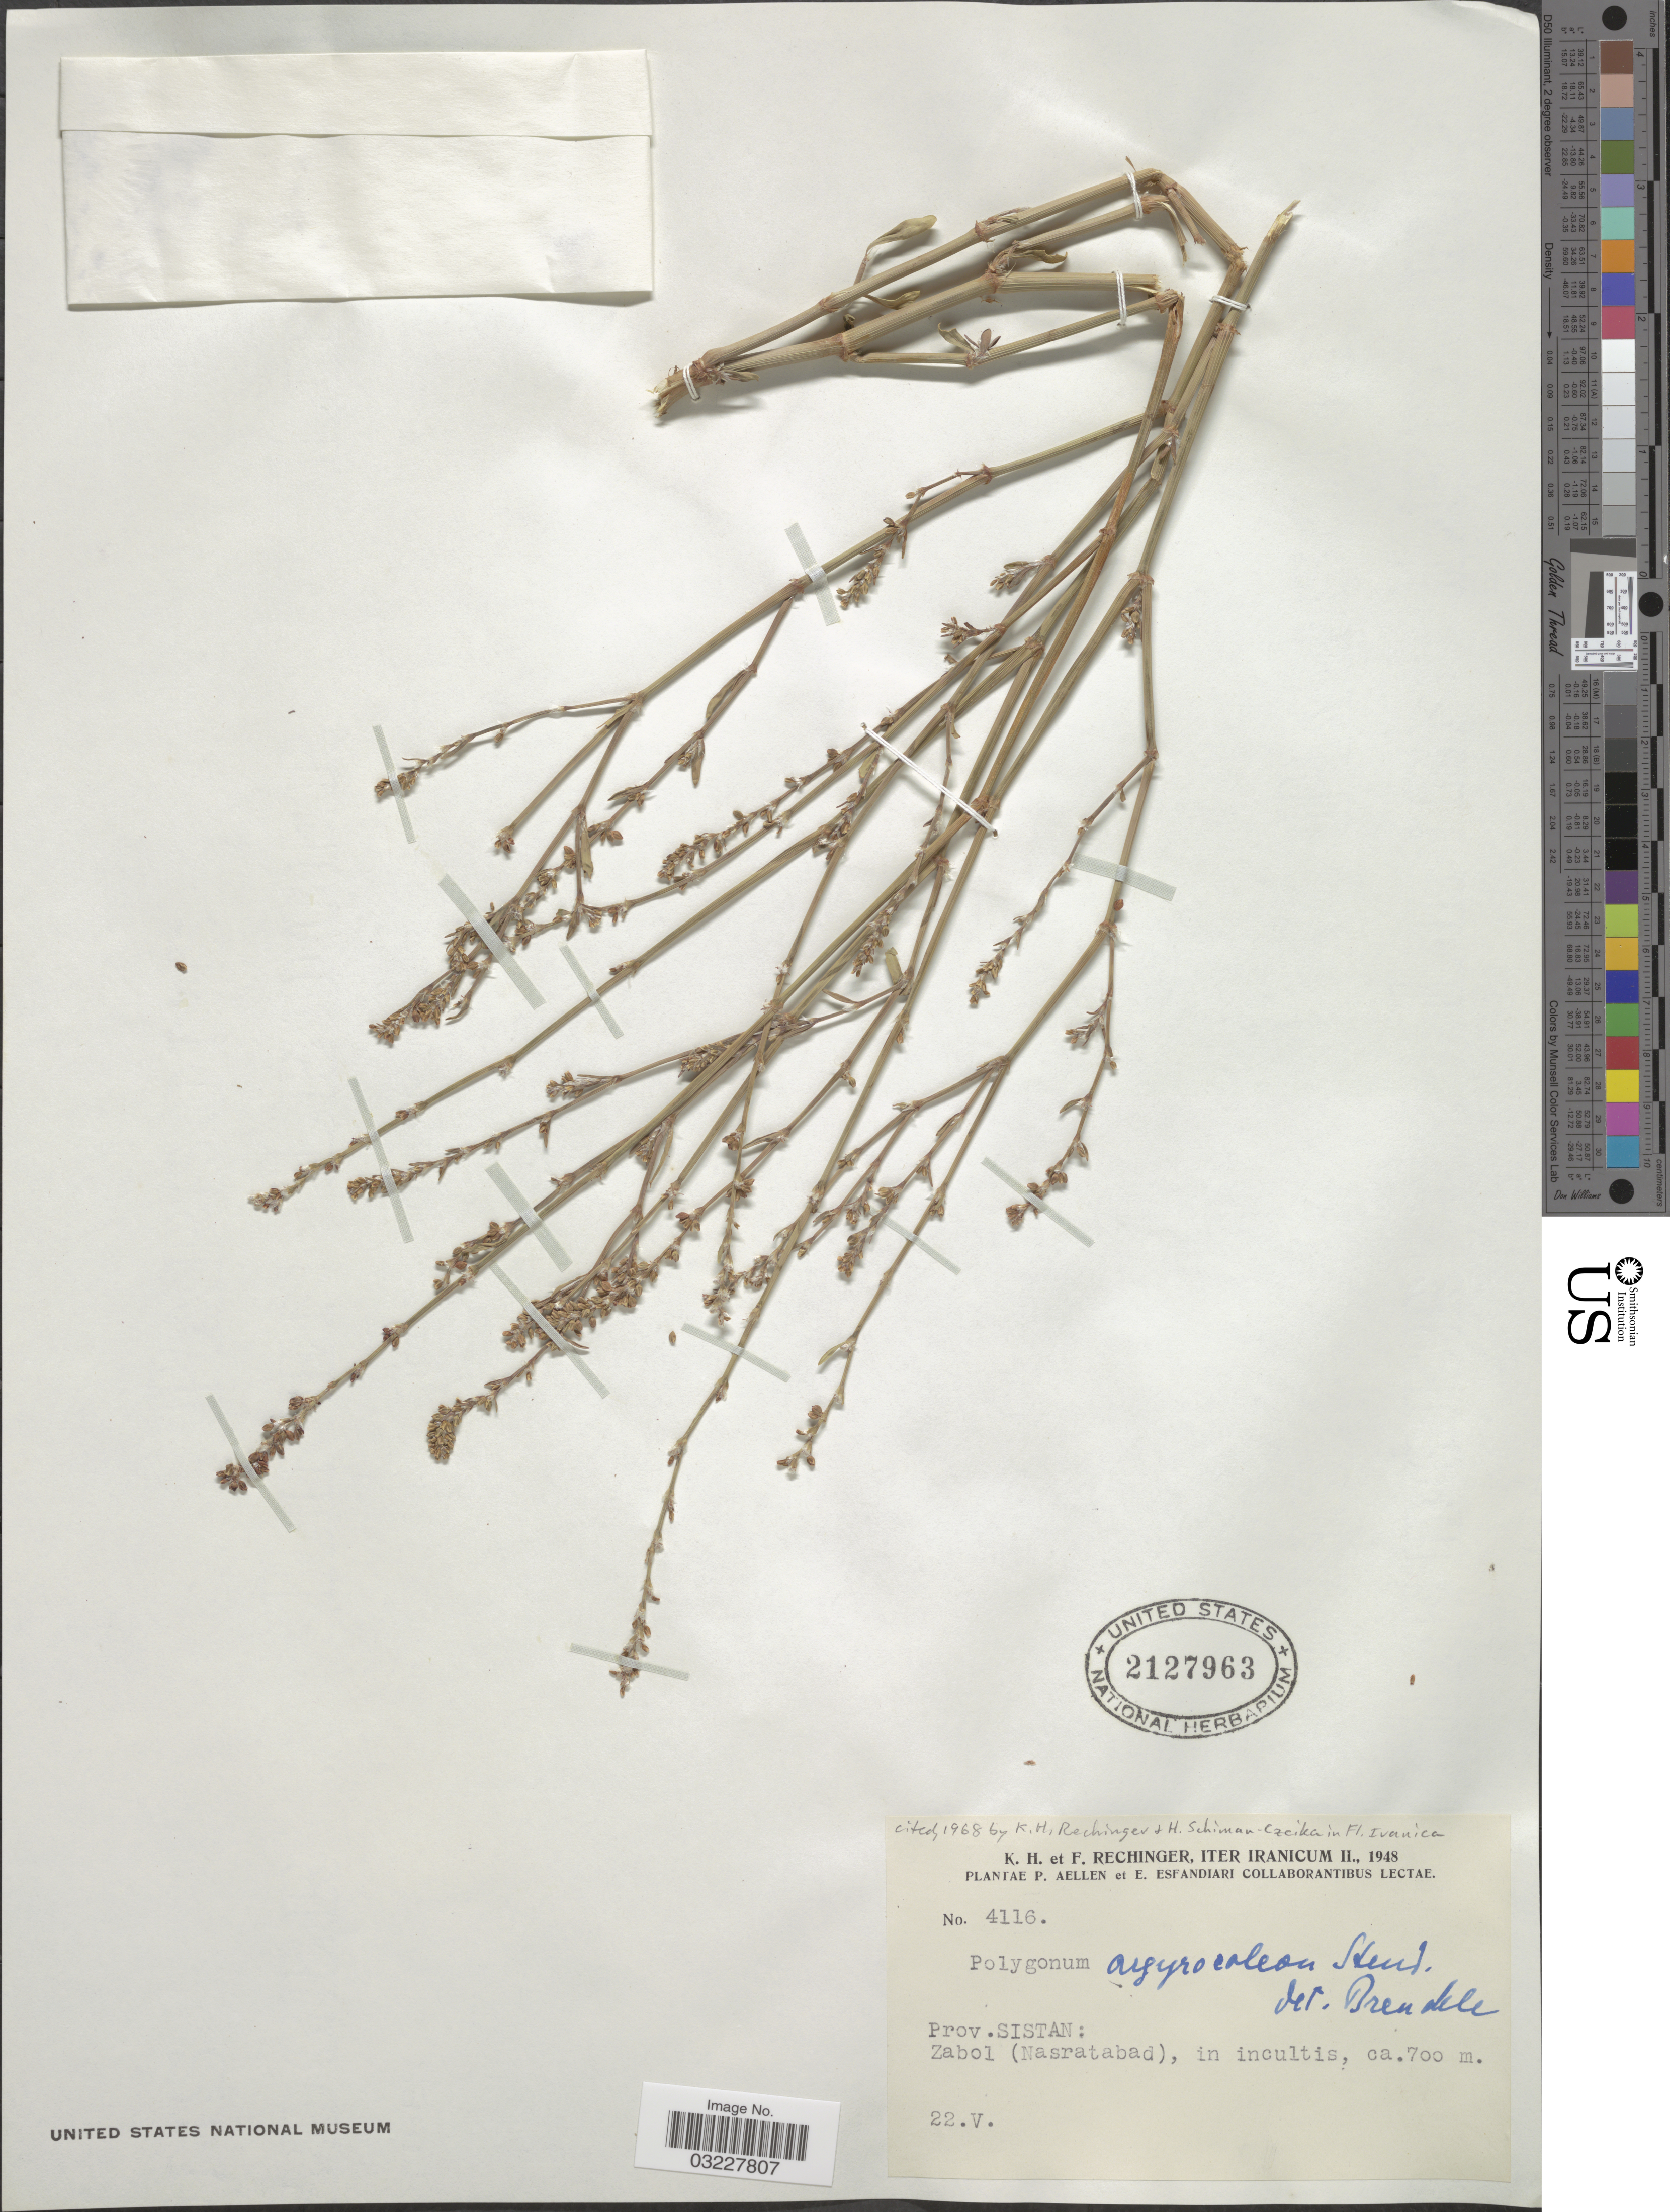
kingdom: Plantae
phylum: Tracheophyta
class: Magnoliopsida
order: Caryophyllales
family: Polygonaceae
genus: Polygonum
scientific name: Polygonum argyrocoleon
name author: Steud. ex Kunze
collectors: K. H. Rechinger, F. Rechinger, P. Aellen & E. Esfandiari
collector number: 4116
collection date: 1948-05-22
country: Iran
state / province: Sistan and Baluchistan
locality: Prov. Sistan: Zabol (Nasratabad).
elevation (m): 700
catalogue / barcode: US 2127963